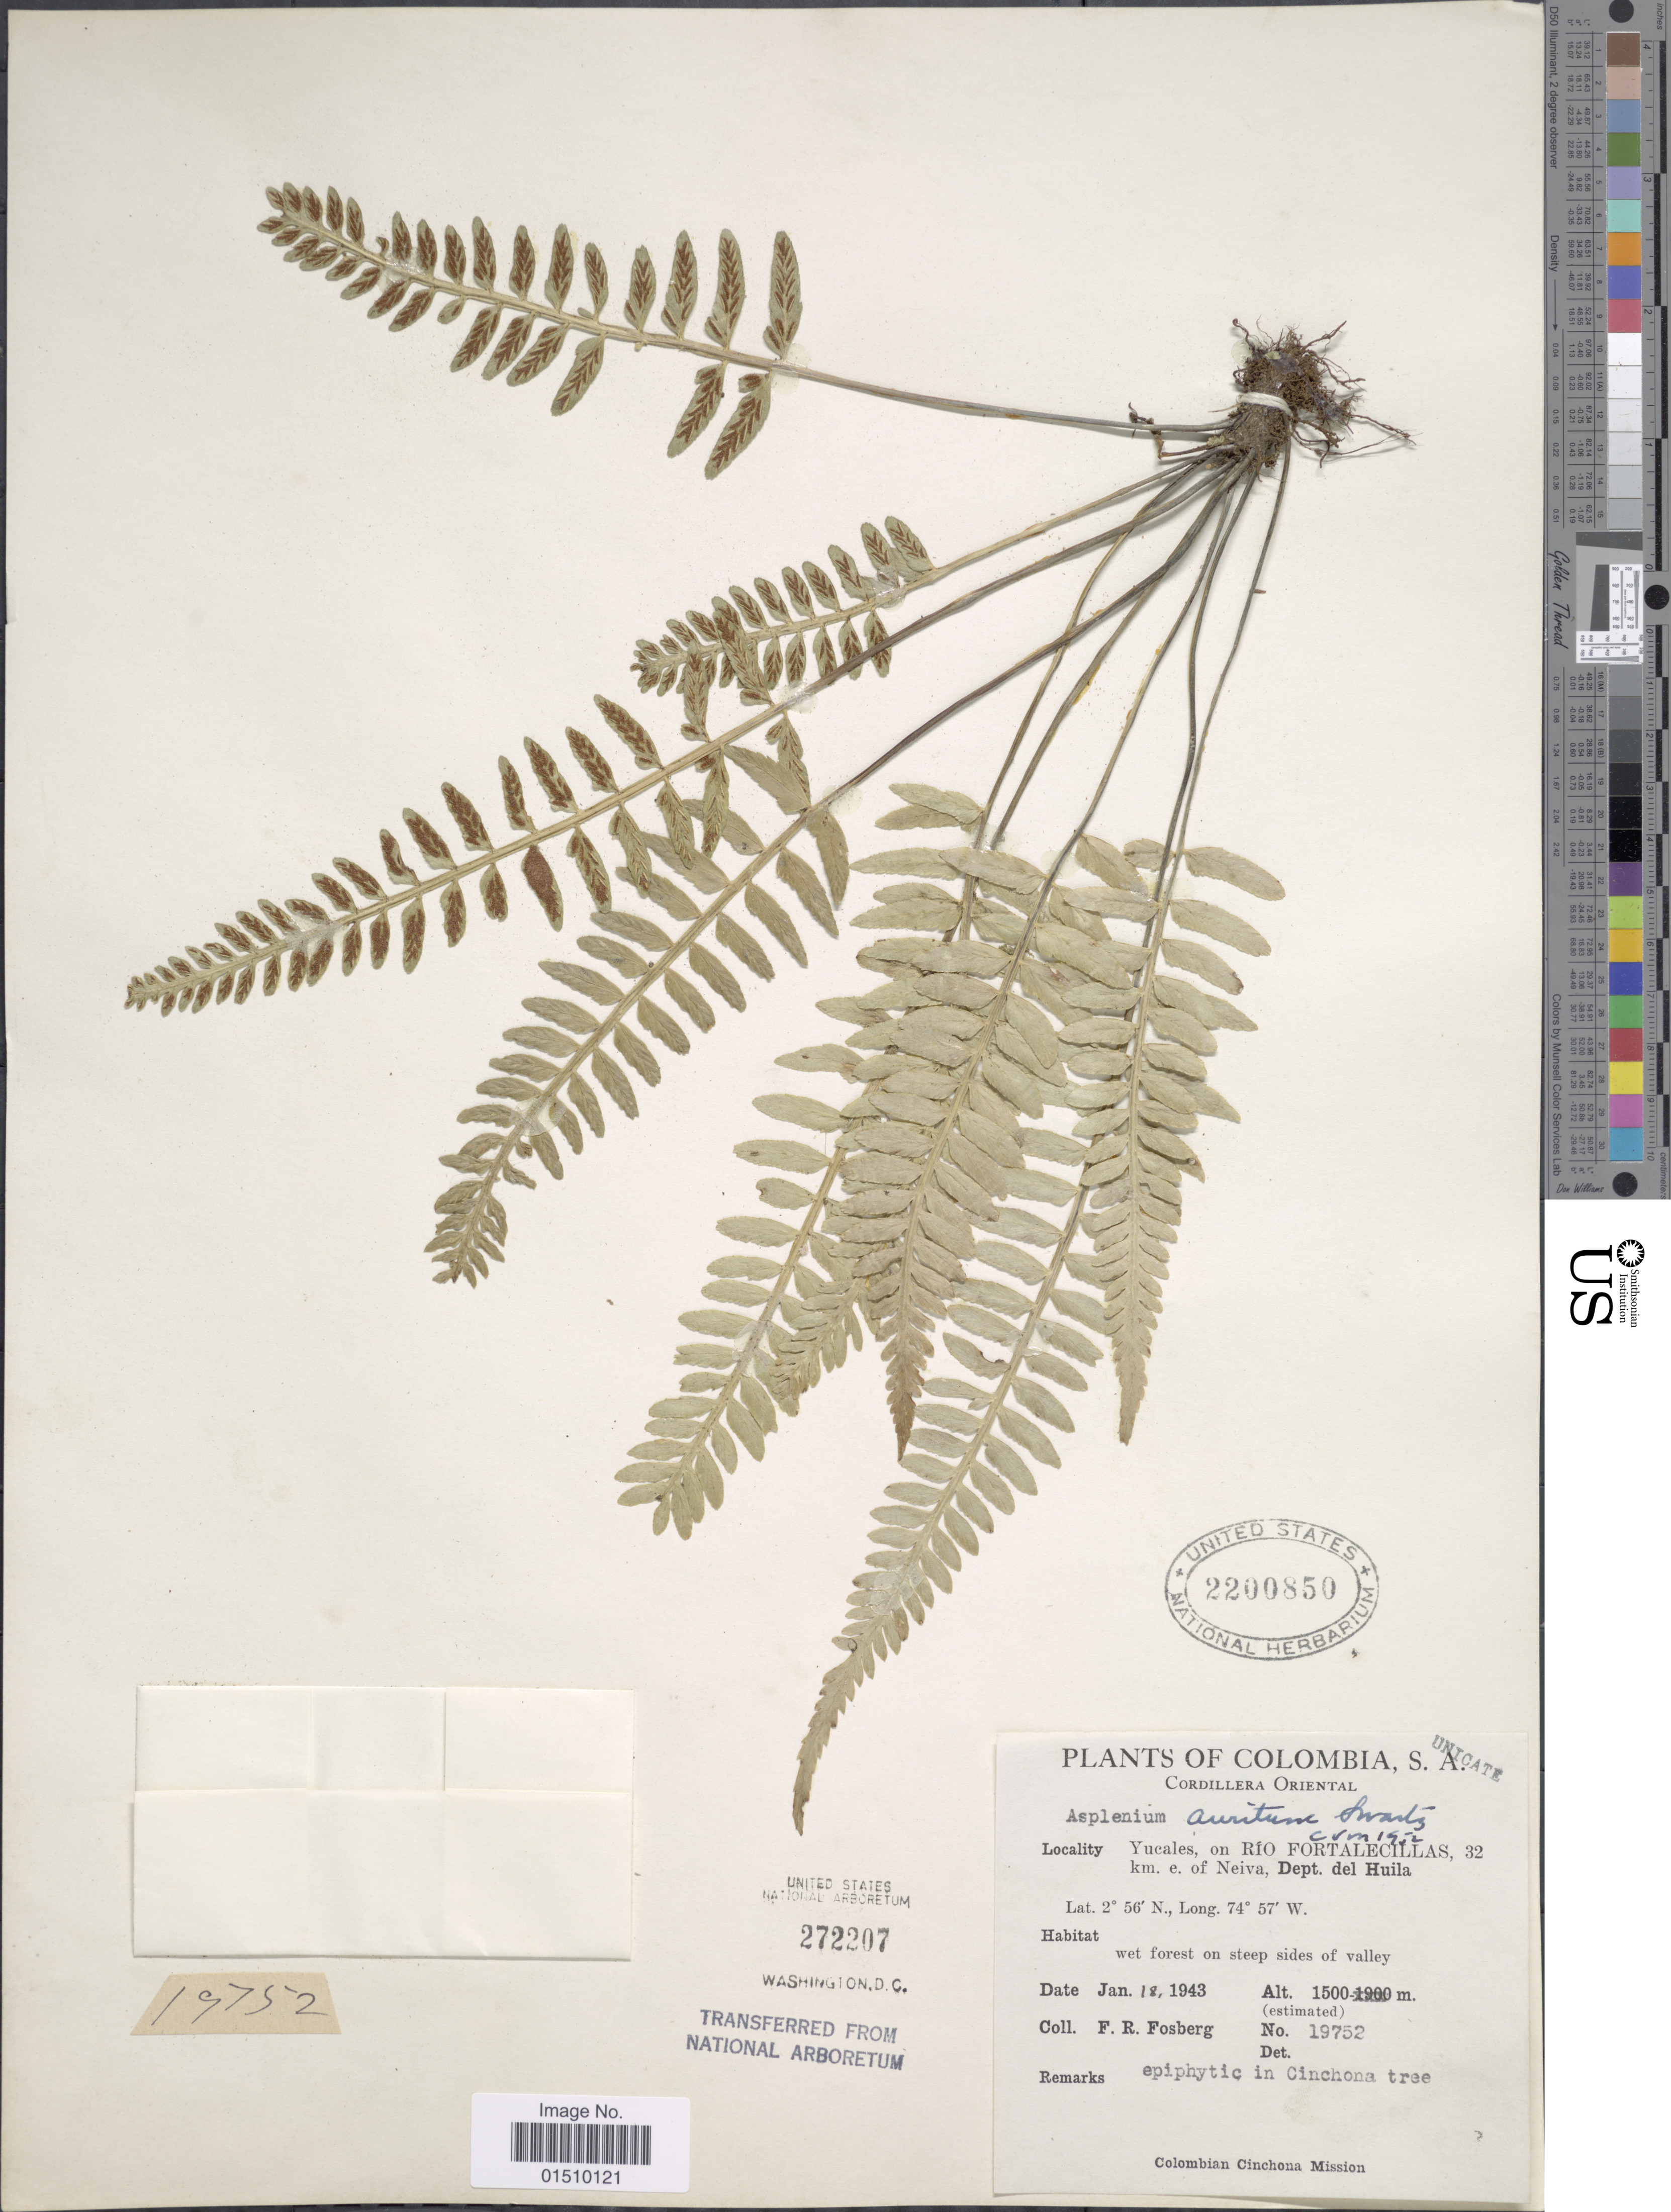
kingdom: Plantae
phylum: Tracheophyta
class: Polypodiopsida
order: Polypodiales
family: Aspleniaceae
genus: Asplenium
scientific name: Asplenium auritum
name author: Sw.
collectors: F. R. Fosberg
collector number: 19752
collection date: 1943-01-18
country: Colombia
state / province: Huila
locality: Colombia, S.A., Cordillera Oriental, Yucales, on RIO FORTALECILLAS, 32 km. e. of Neiva, Dept. del Huila.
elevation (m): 1500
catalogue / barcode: US 2200850